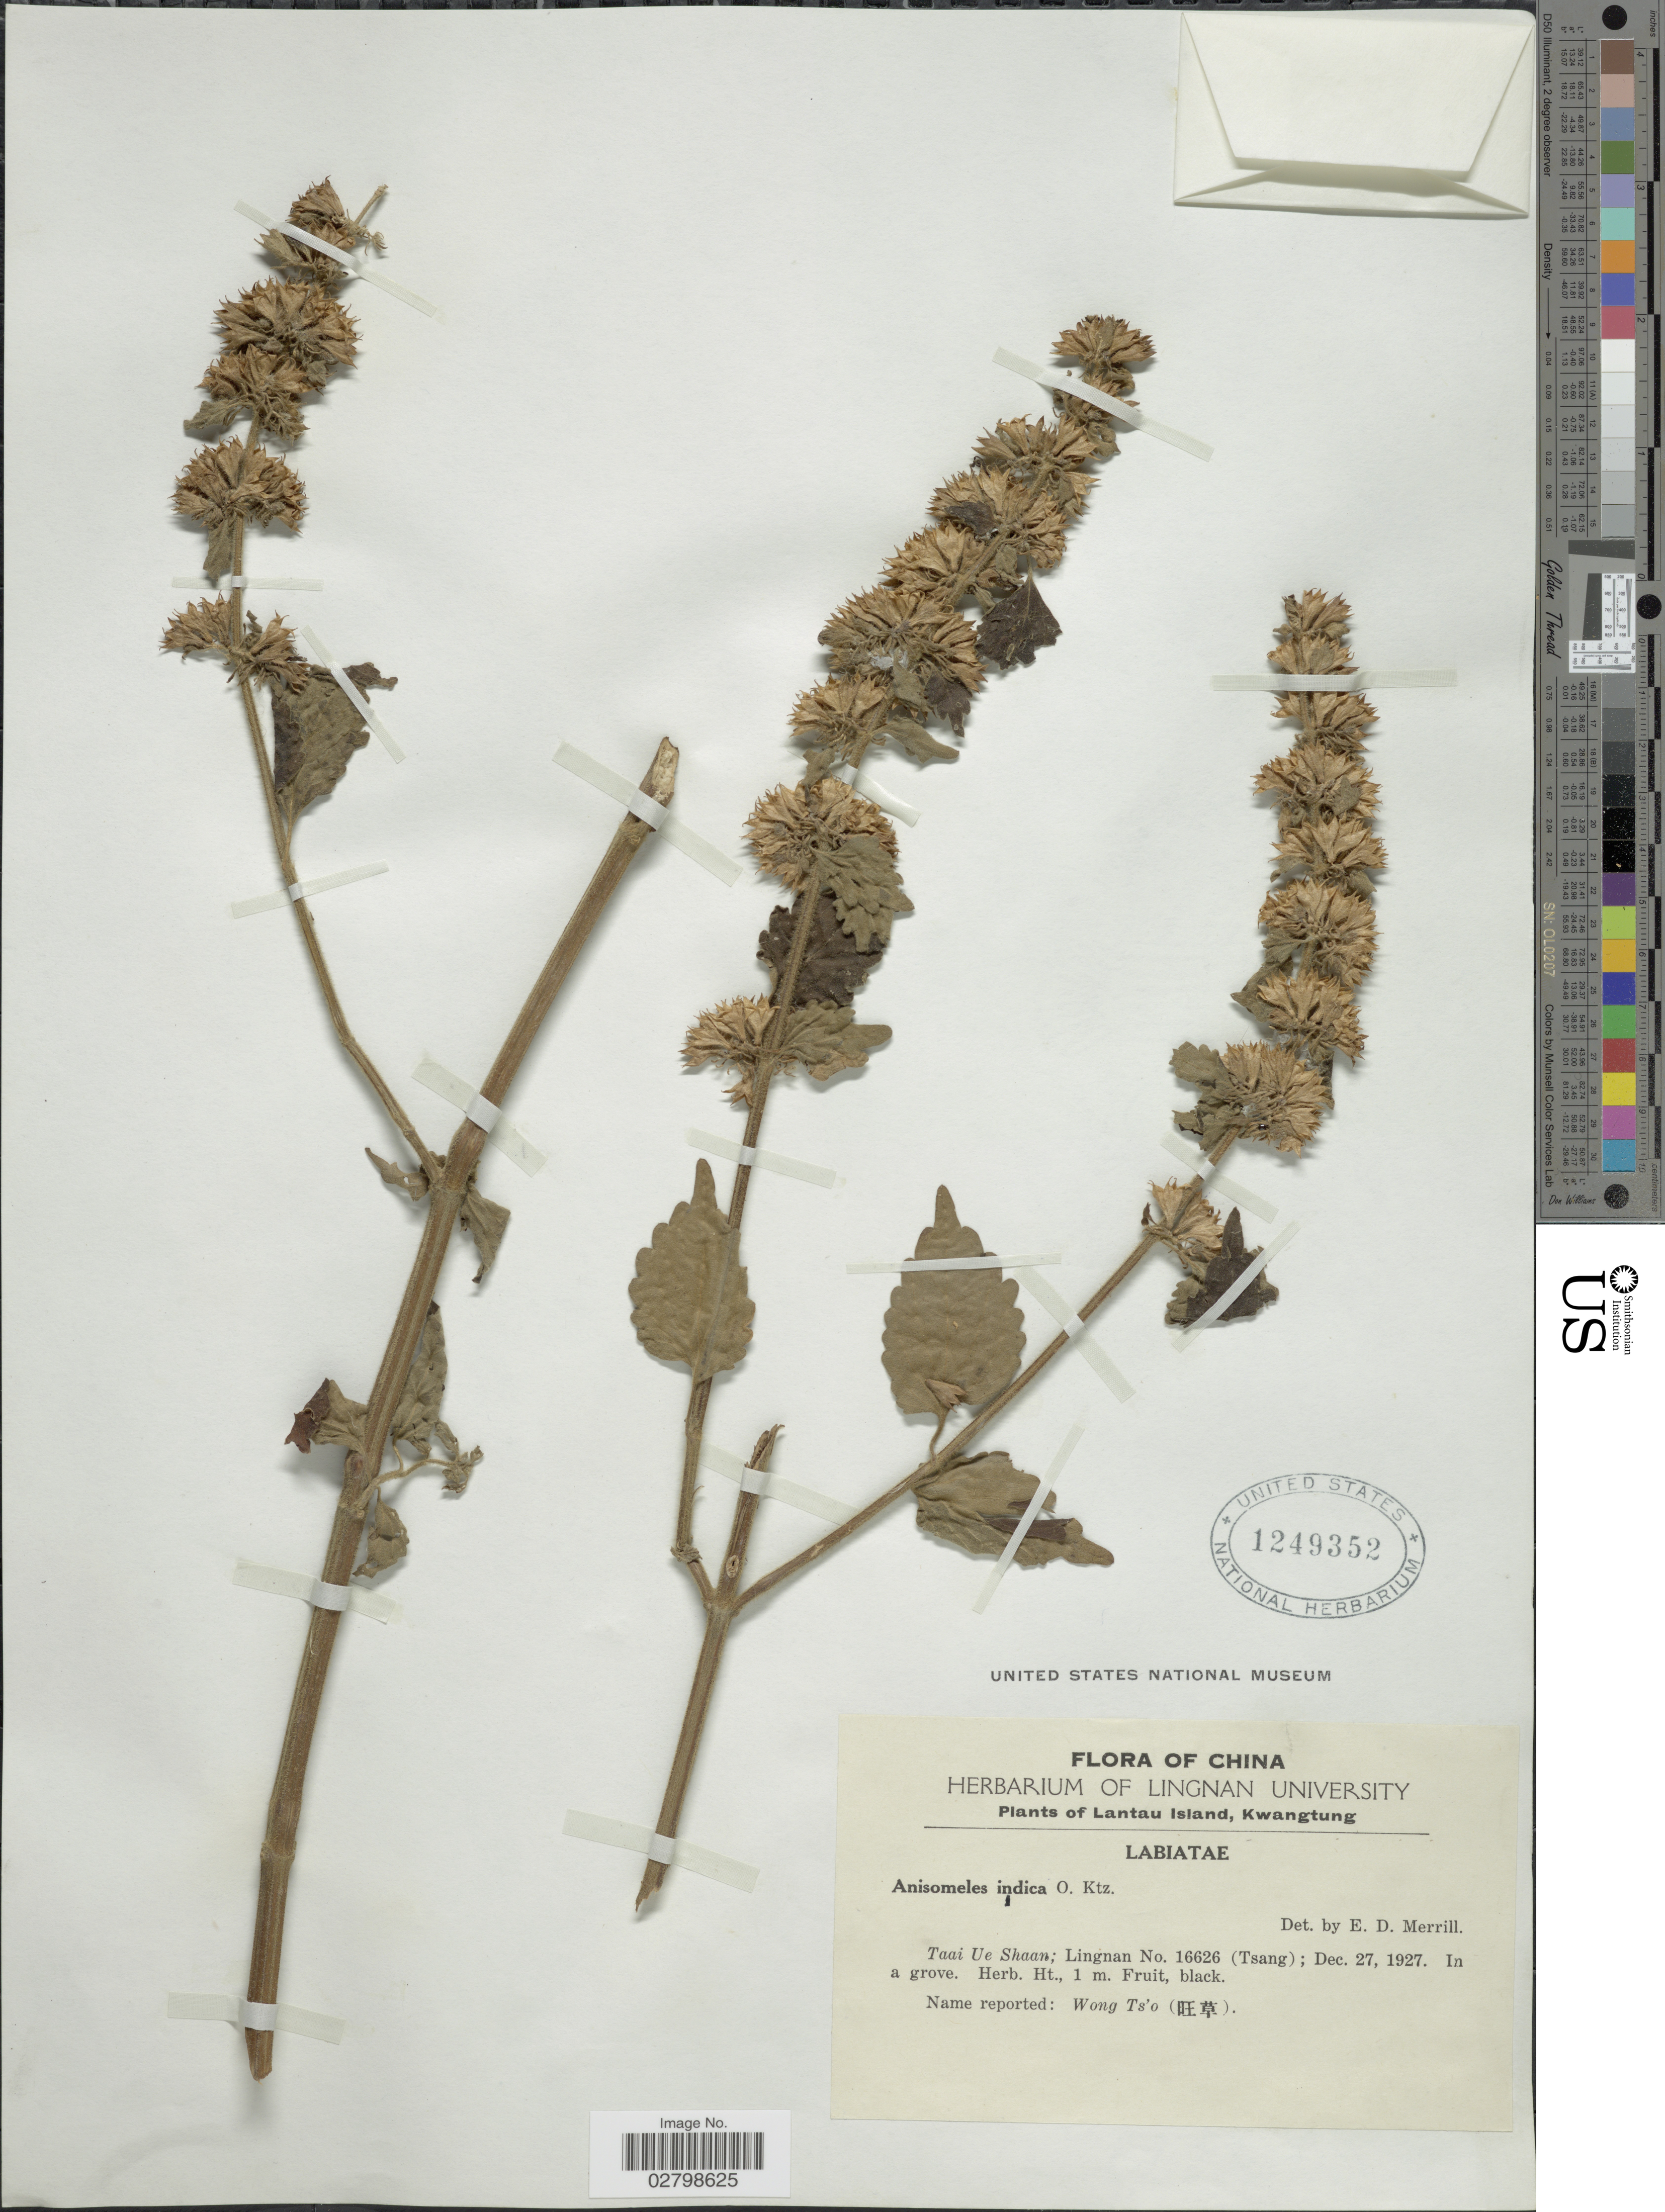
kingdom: Plantae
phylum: Tracheophyta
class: Magnoliopsida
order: Lamiales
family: Lamiaceae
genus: Anisomeles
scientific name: Anisomeles indica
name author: (L.) Kuntze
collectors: Lingnan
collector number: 16626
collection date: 1927-12-27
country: China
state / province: Guangdong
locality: Lantau Island, Kwangtung. Taai Ue Shaan. (Tsang).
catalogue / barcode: US 1249352